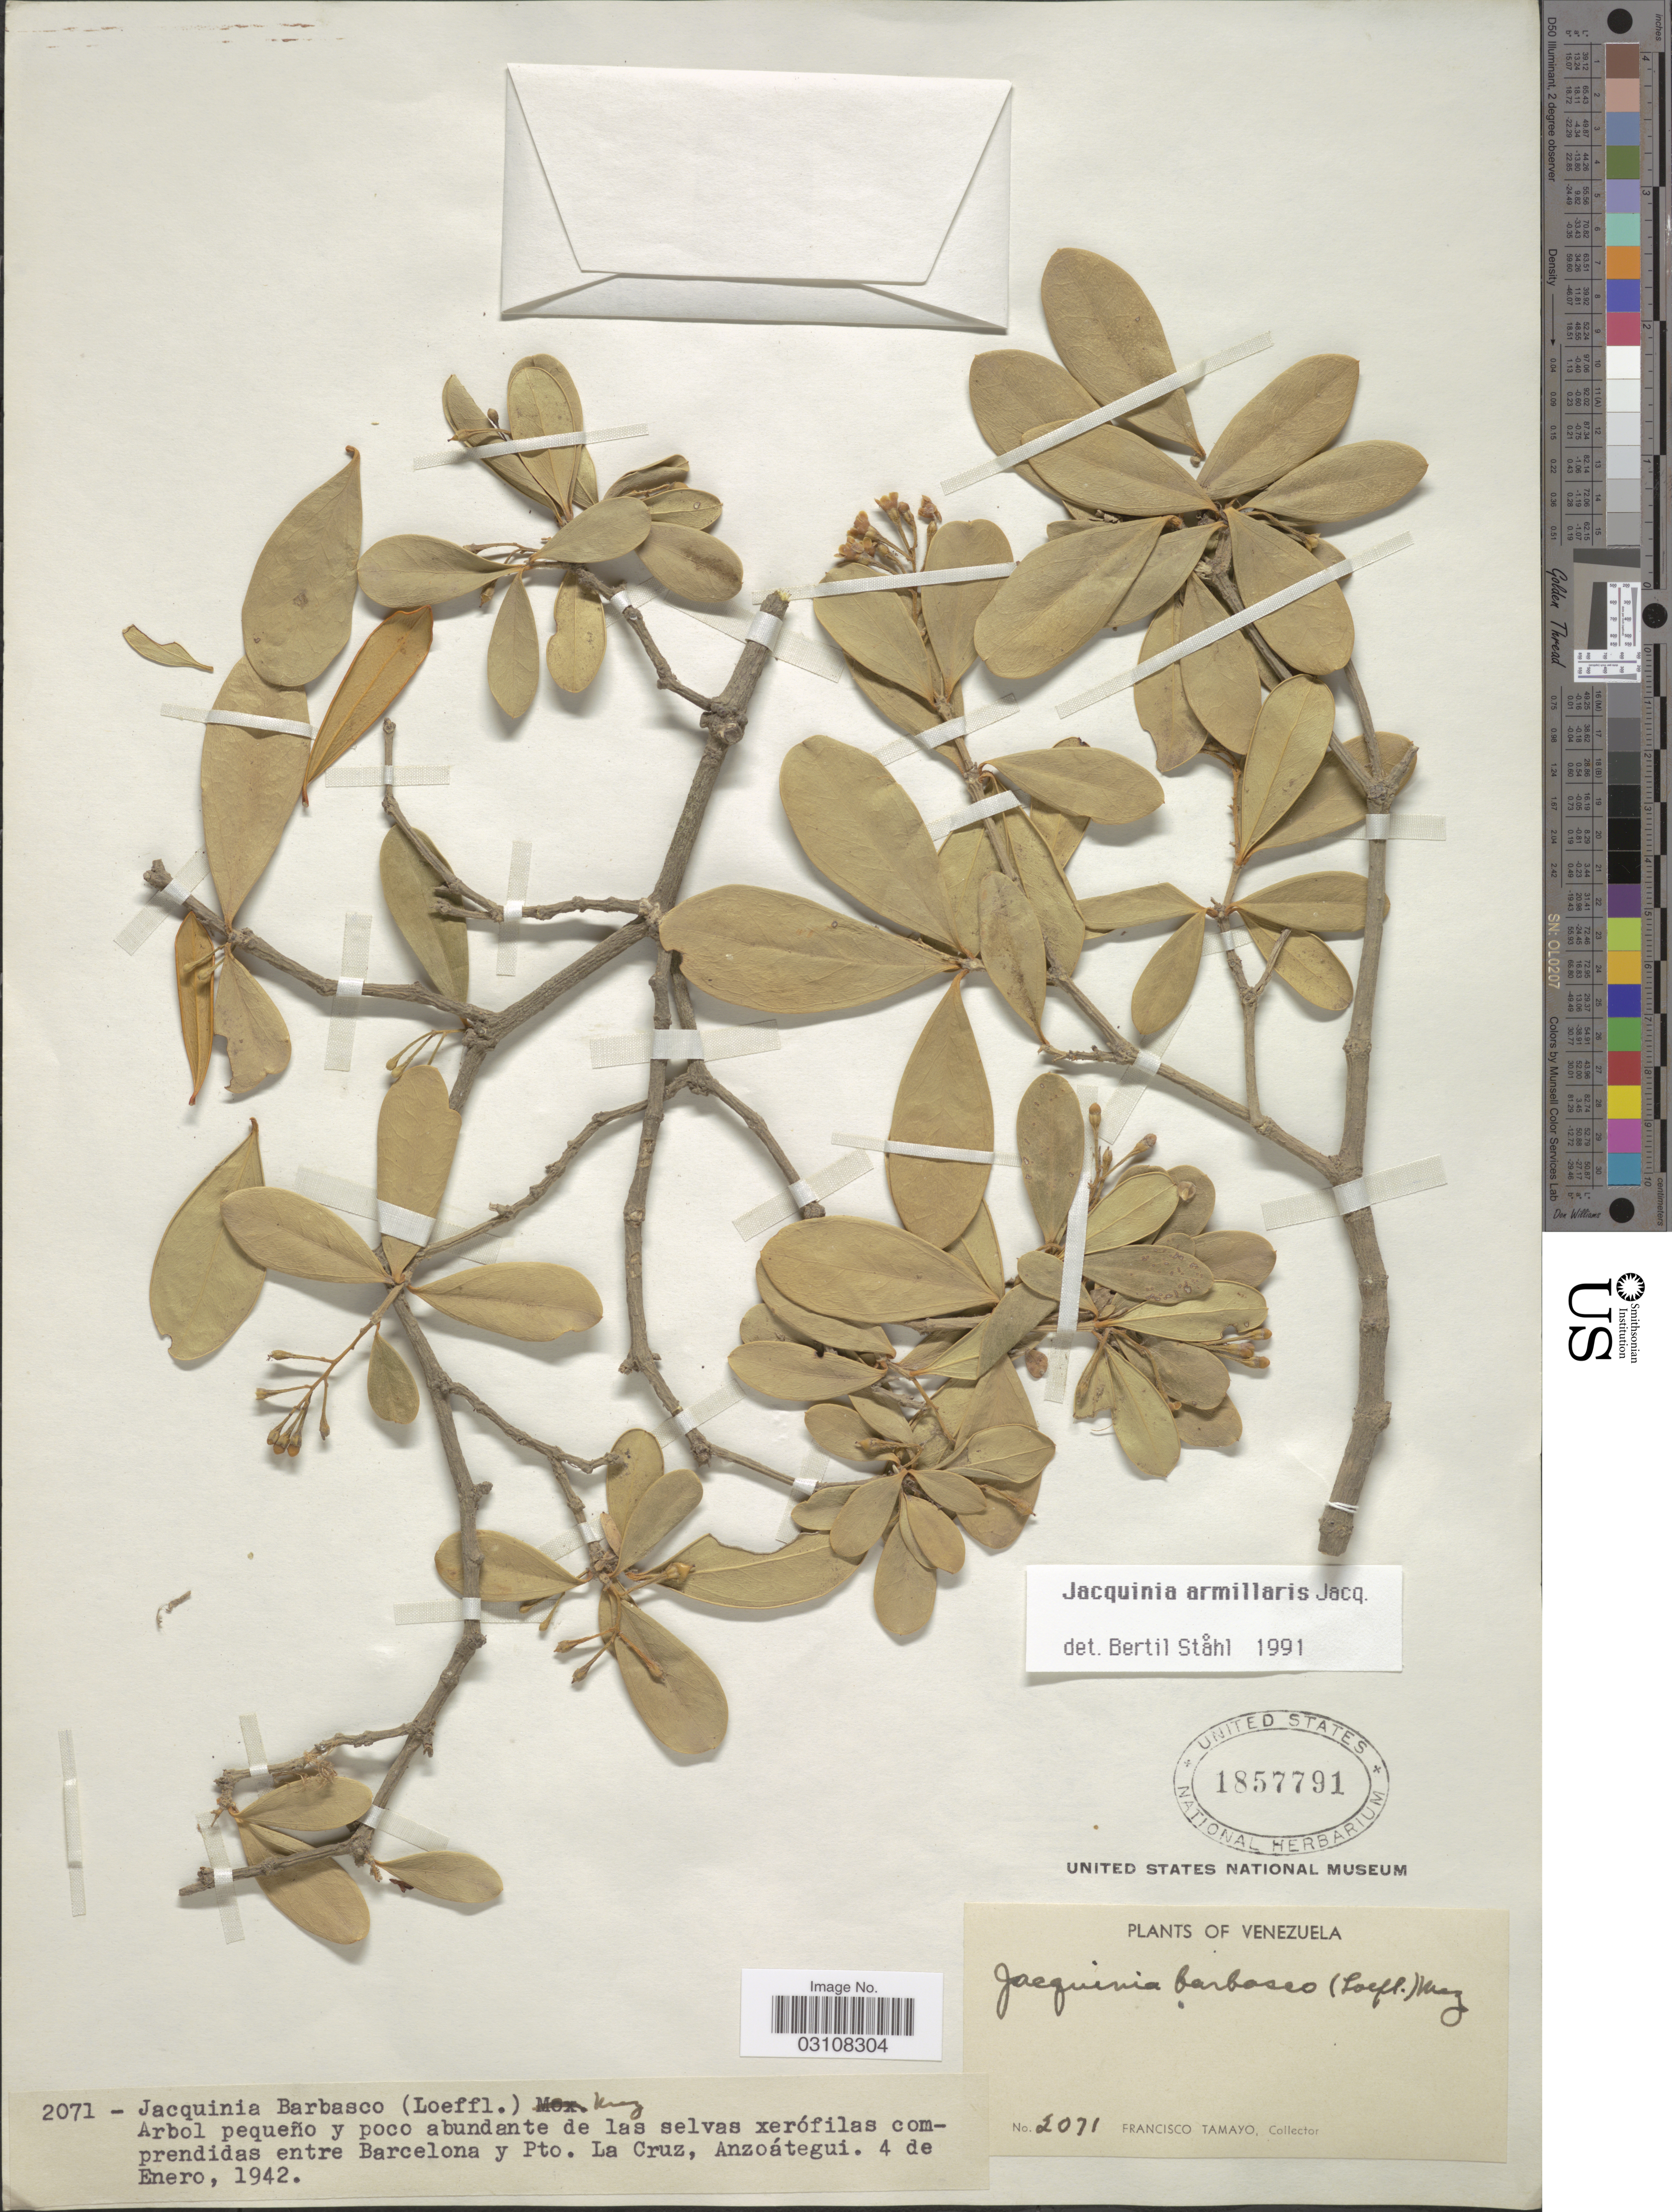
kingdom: Plantae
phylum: Tracheophyta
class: Magnoliopsida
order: Ericales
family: Primulaceae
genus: Jacquinia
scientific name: Jacquinia armillaris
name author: Jacq.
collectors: F. Tamayo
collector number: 2071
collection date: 1942-01-04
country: Venezuela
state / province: Anzoategui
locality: Arbol pequeño y poco abundante de las selvas xerófilas comprendidas entre Barcelona y Pto. La Cruz.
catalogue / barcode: US 1857791